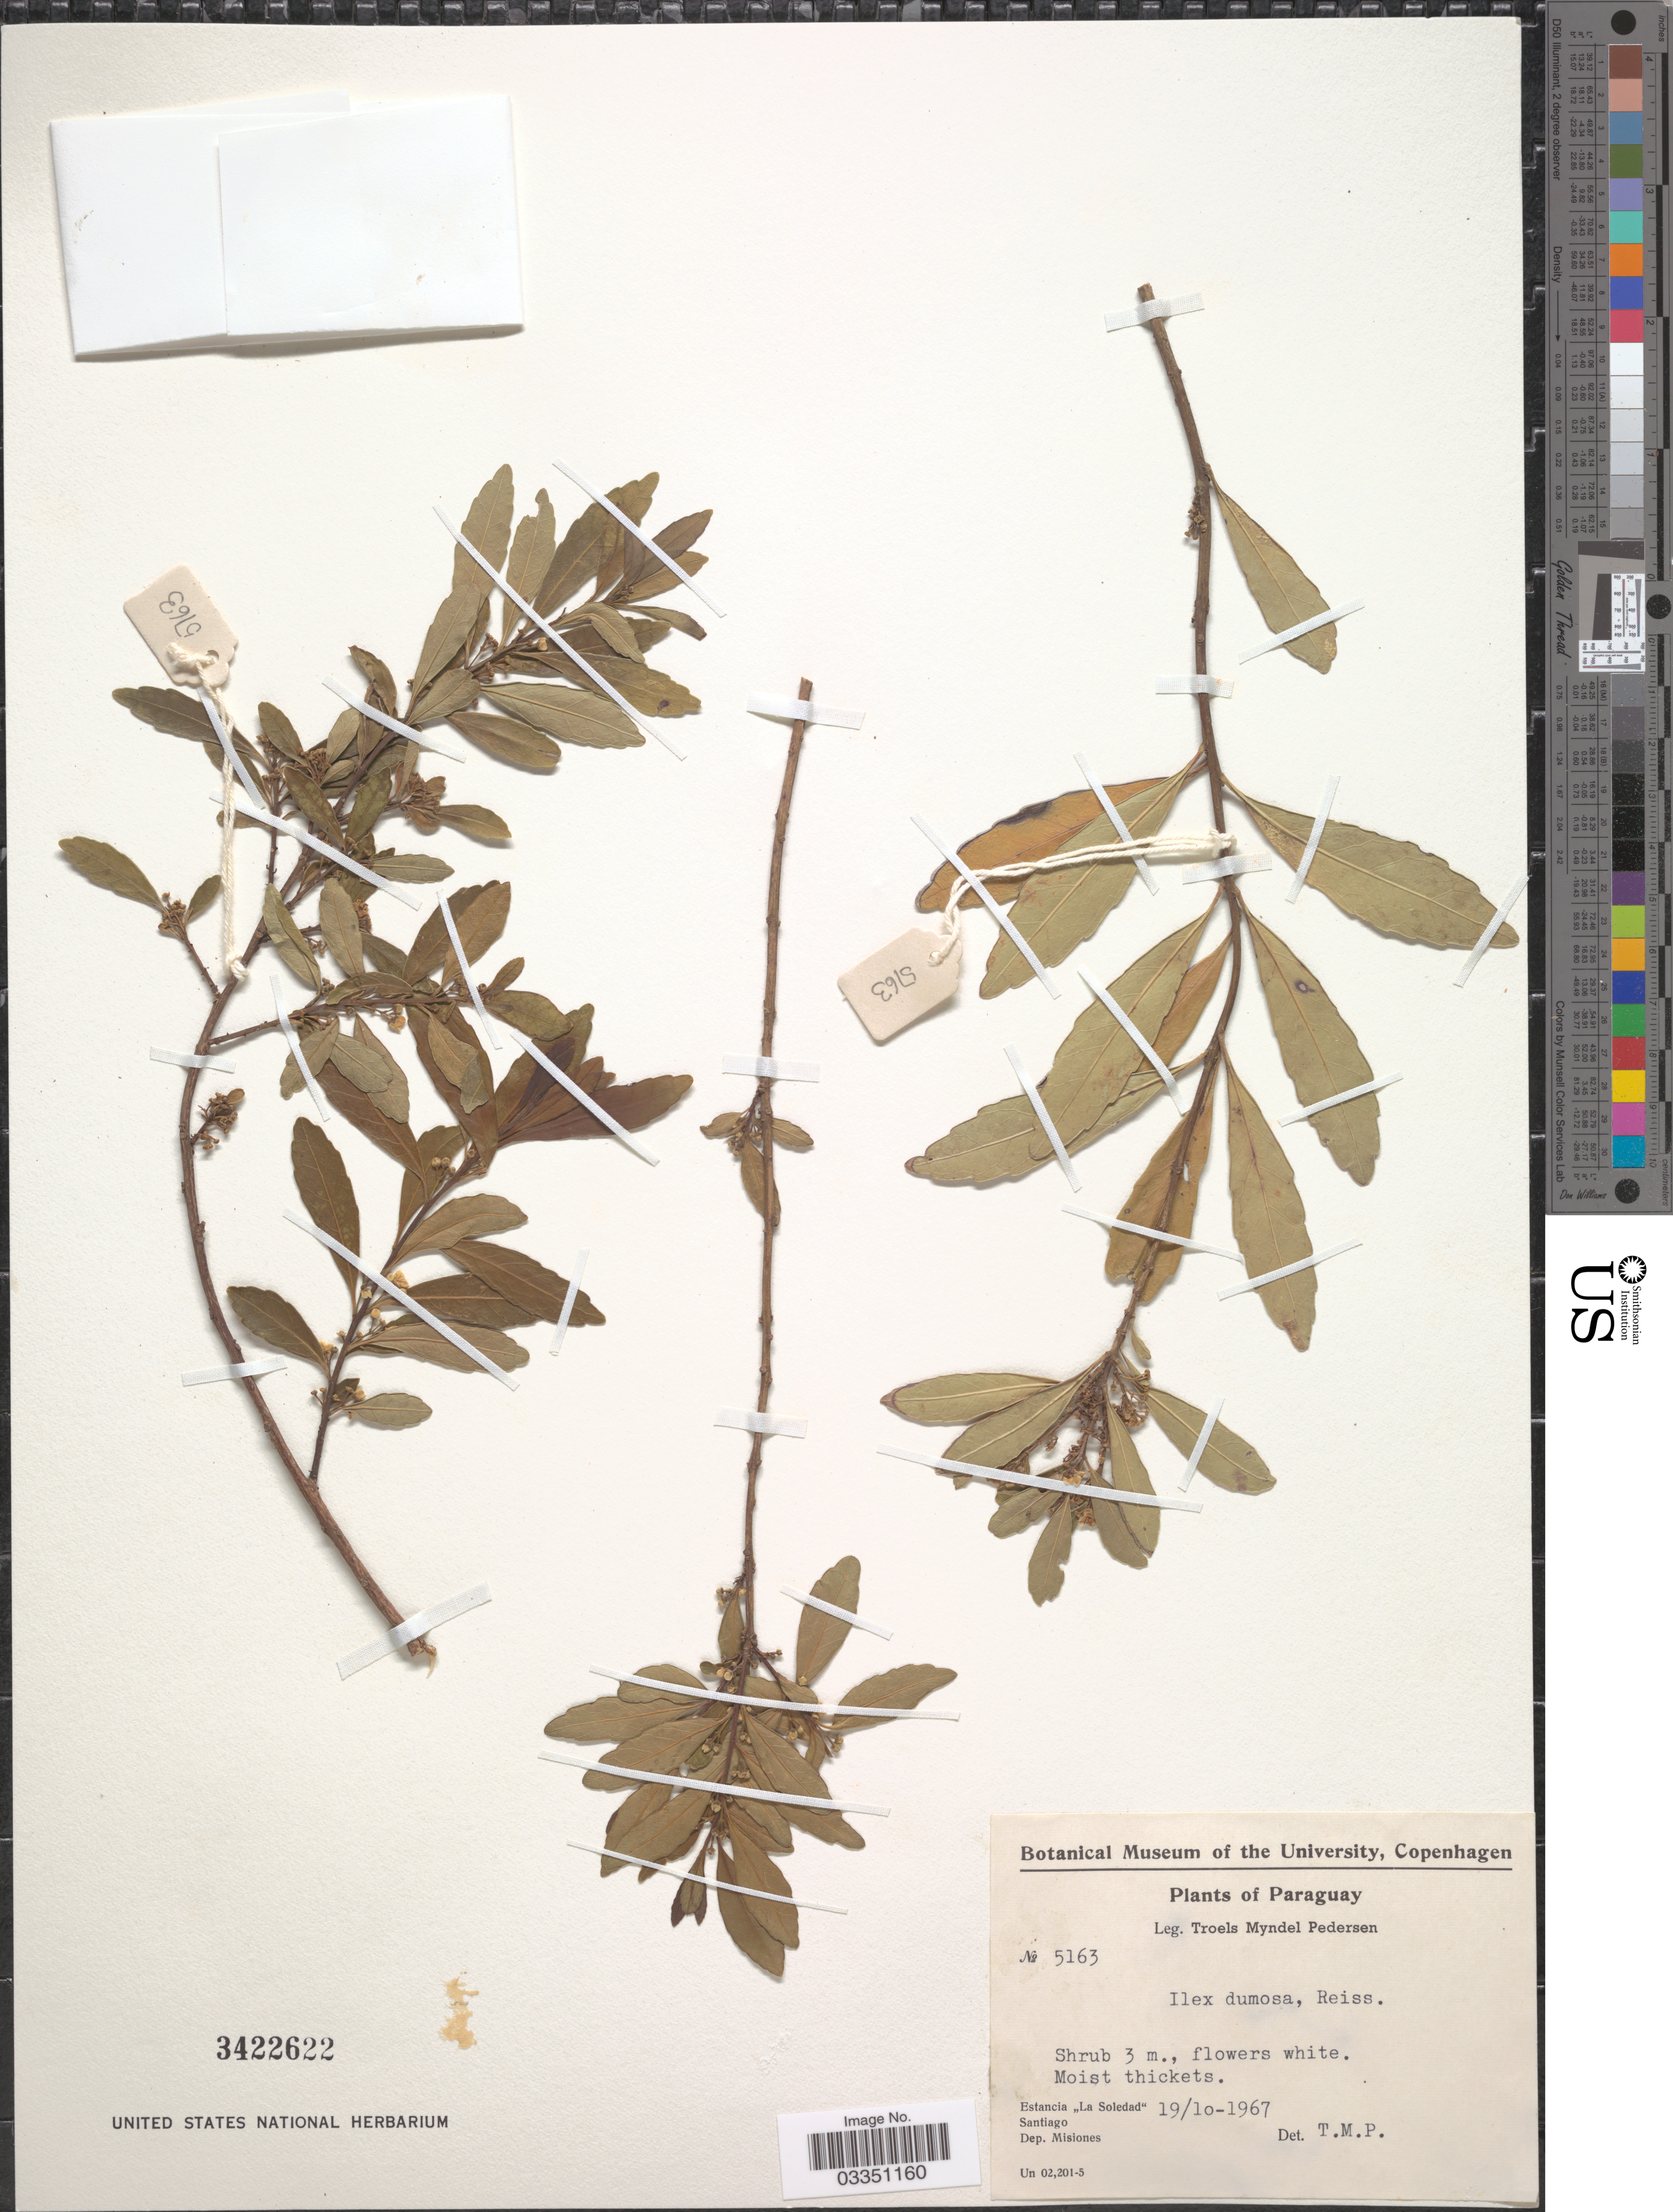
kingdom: Plantae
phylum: Tracheophyta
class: Magnoliopsida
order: Aquifoliales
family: Aquifoliaceae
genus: Ilex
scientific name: Ilex dumosa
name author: Reissek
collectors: T. Pederson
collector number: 5163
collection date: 1967-10-19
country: Paraguay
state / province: Misiones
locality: Estancia "La Soledad". Santiago. Dep. Misiones.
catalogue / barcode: US 3422622